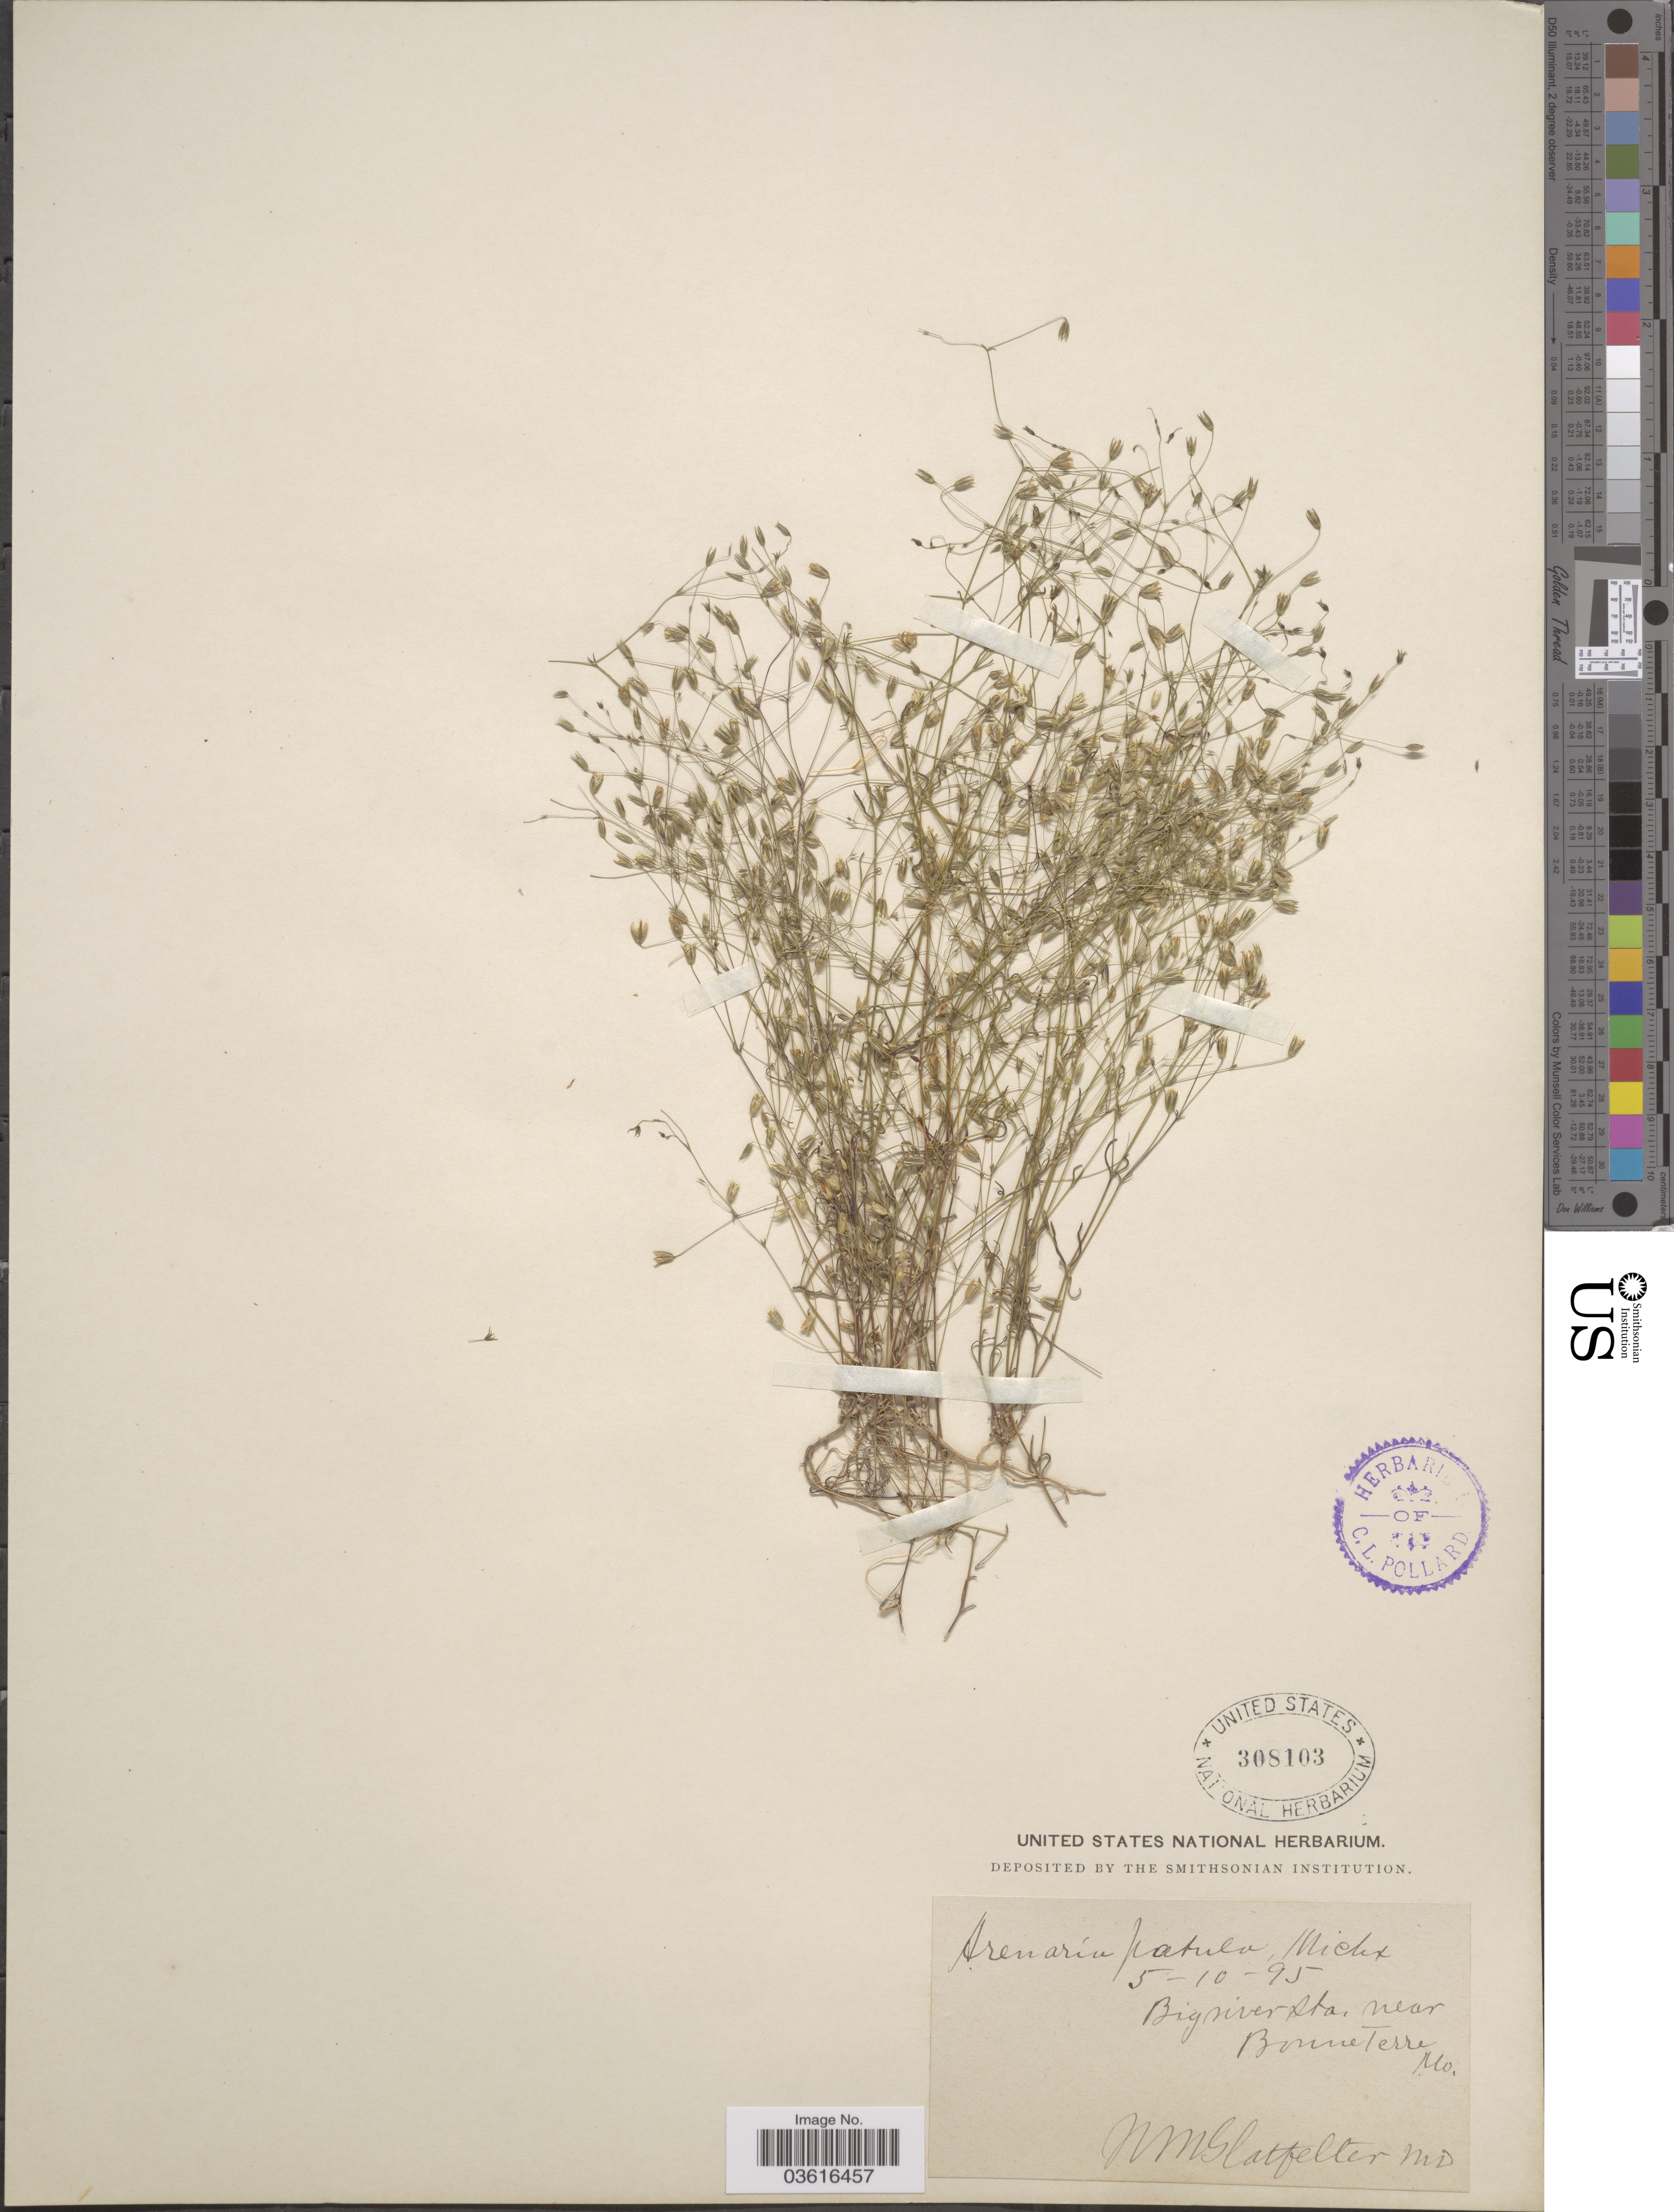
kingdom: Plantae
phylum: Tracheophyta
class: Magnoliopsida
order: Caryophyllales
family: Caryophyllaceae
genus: Minuartia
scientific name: Minuartia patula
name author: (Michx.) Mattf.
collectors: N. M. Glatfelter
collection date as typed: Transcribed d/m/y: 10/5/95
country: United States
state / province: Missouri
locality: Big river Sta. near Bonne Terre.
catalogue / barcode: US 308103